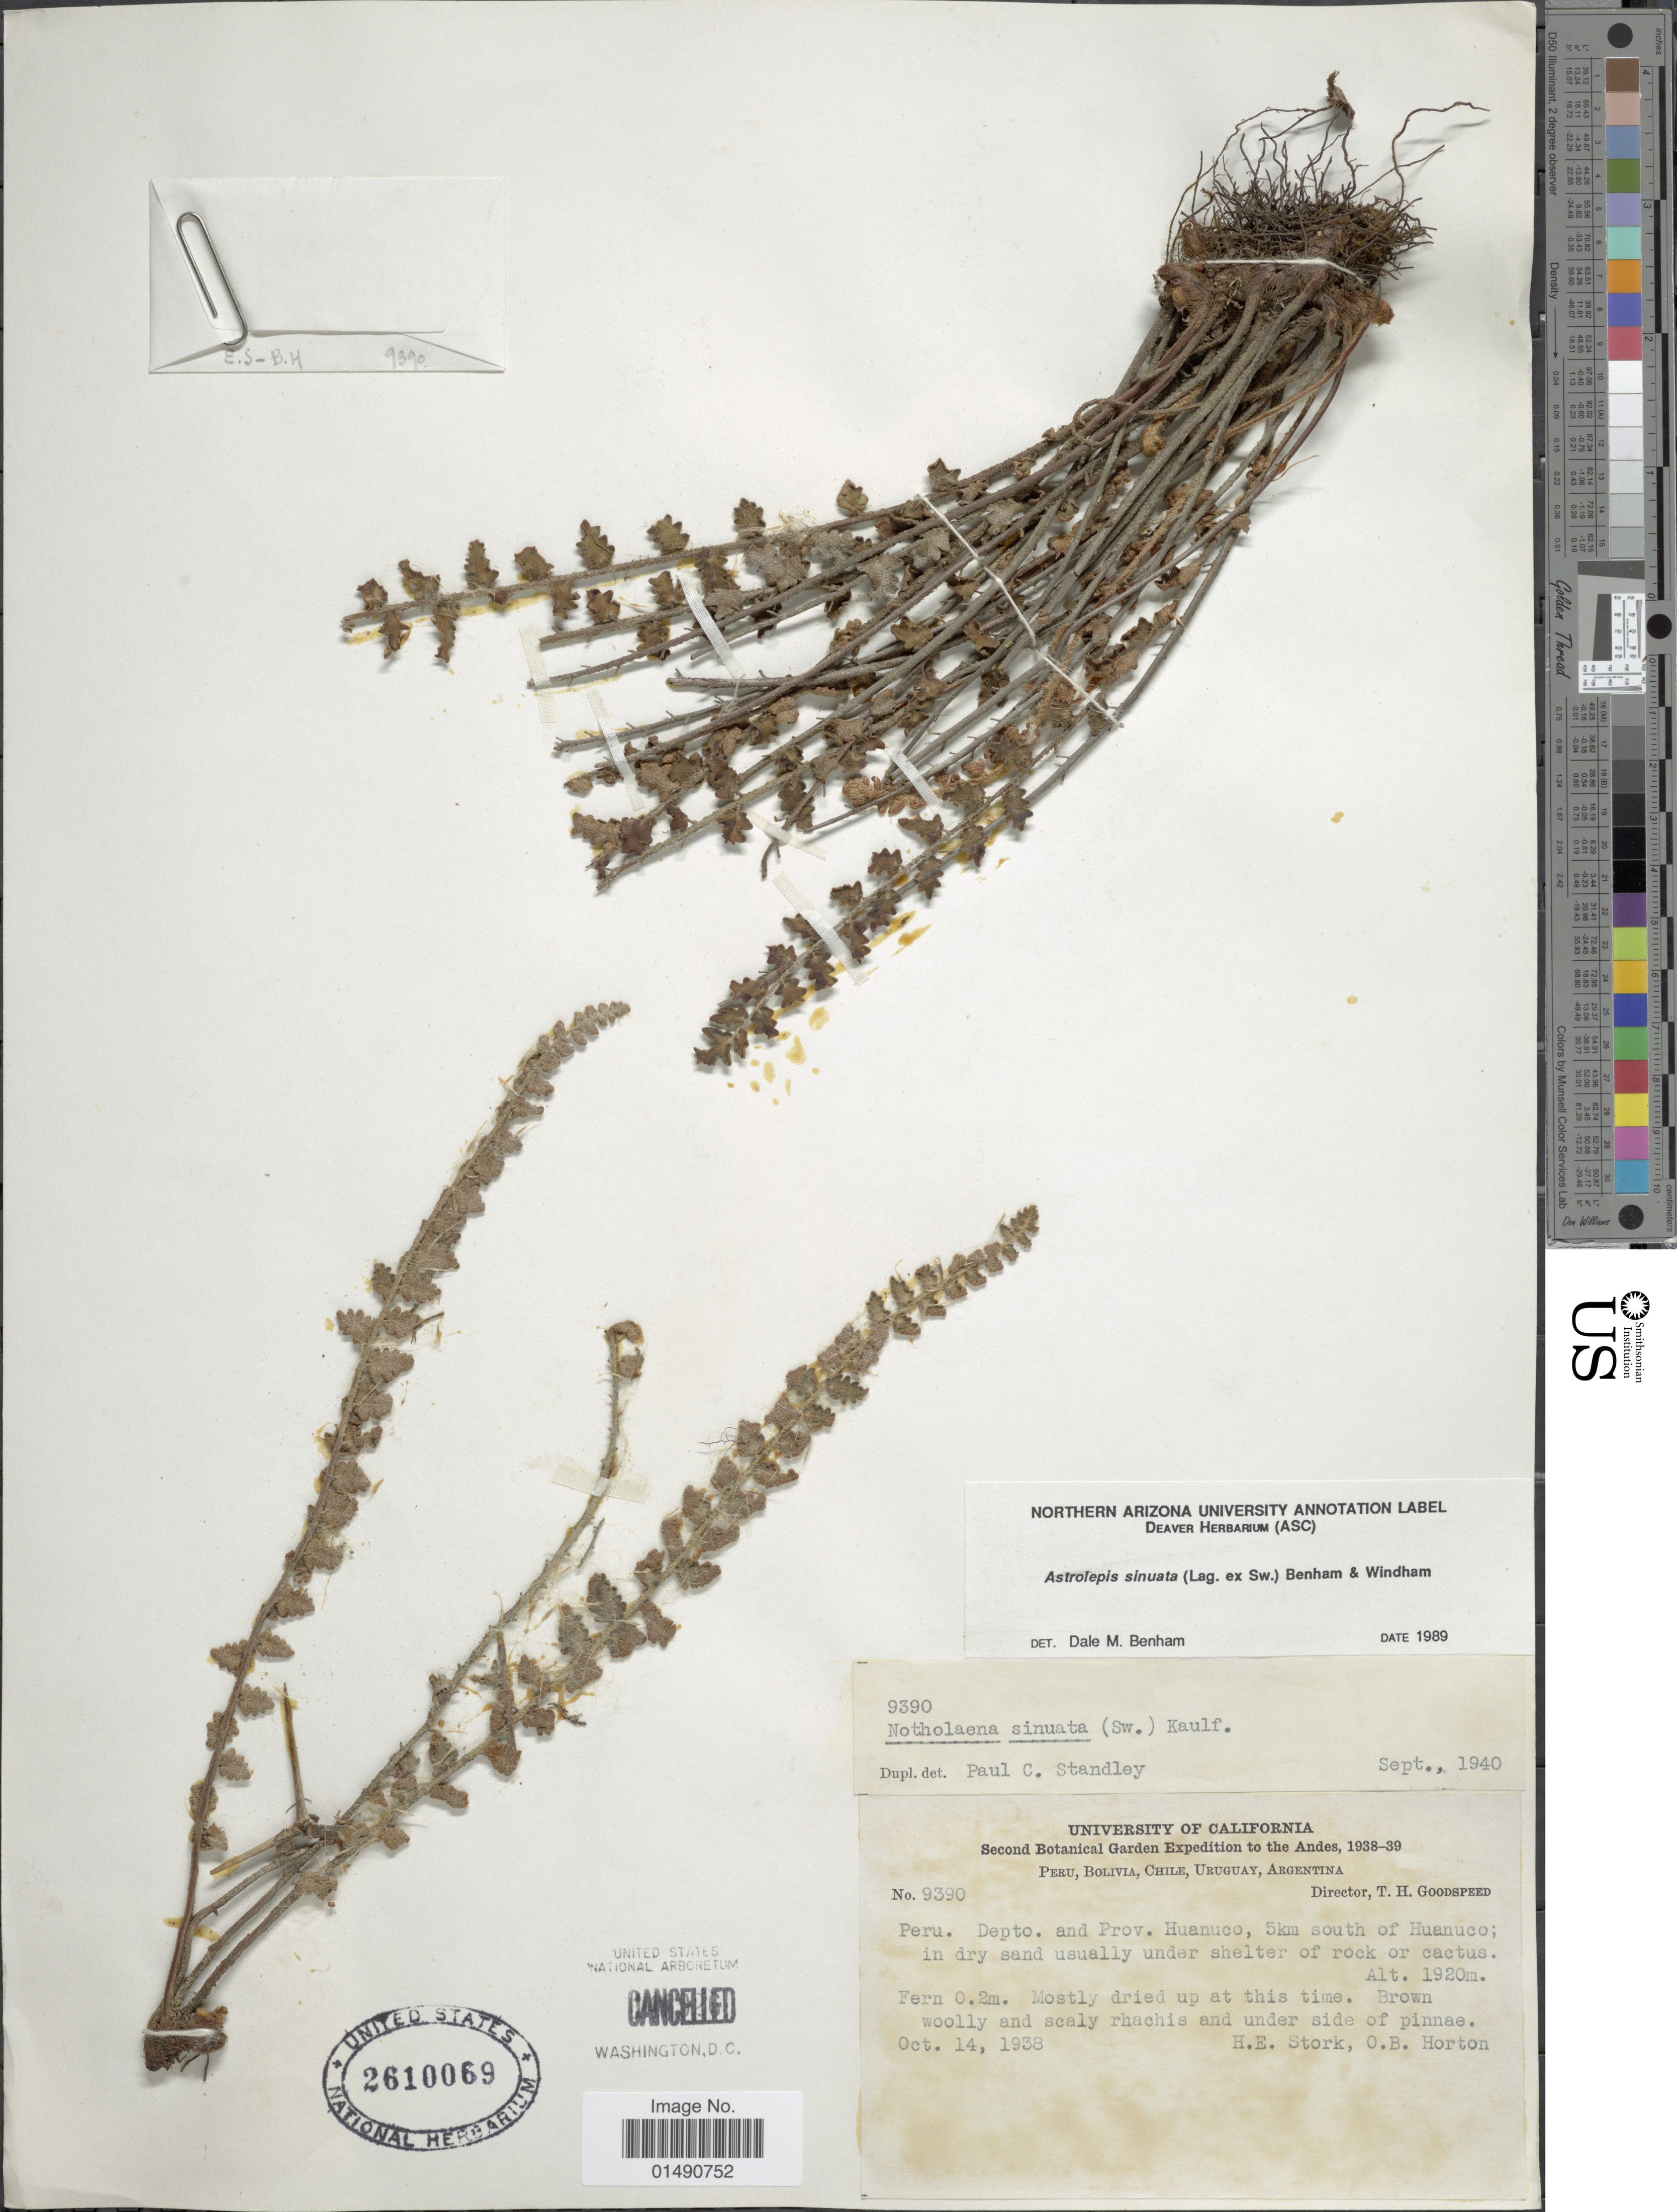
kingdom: Plantae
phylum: Tracheophyta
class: Polypodiopsida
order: Polypodiales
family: Pteridaceae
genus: Astrolepis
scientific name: Astrolepis sinuata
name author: (Lag. ex Sw.) D.M. Benham & Windham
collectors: H. E. Stork & O. B. Horton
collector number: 9390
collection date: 1938-10-14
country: Peru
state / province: Huánuco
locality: Depto. and Prov, Huanuco, 5 km south of Huanuco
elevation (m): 1920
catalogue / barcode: US 2610069